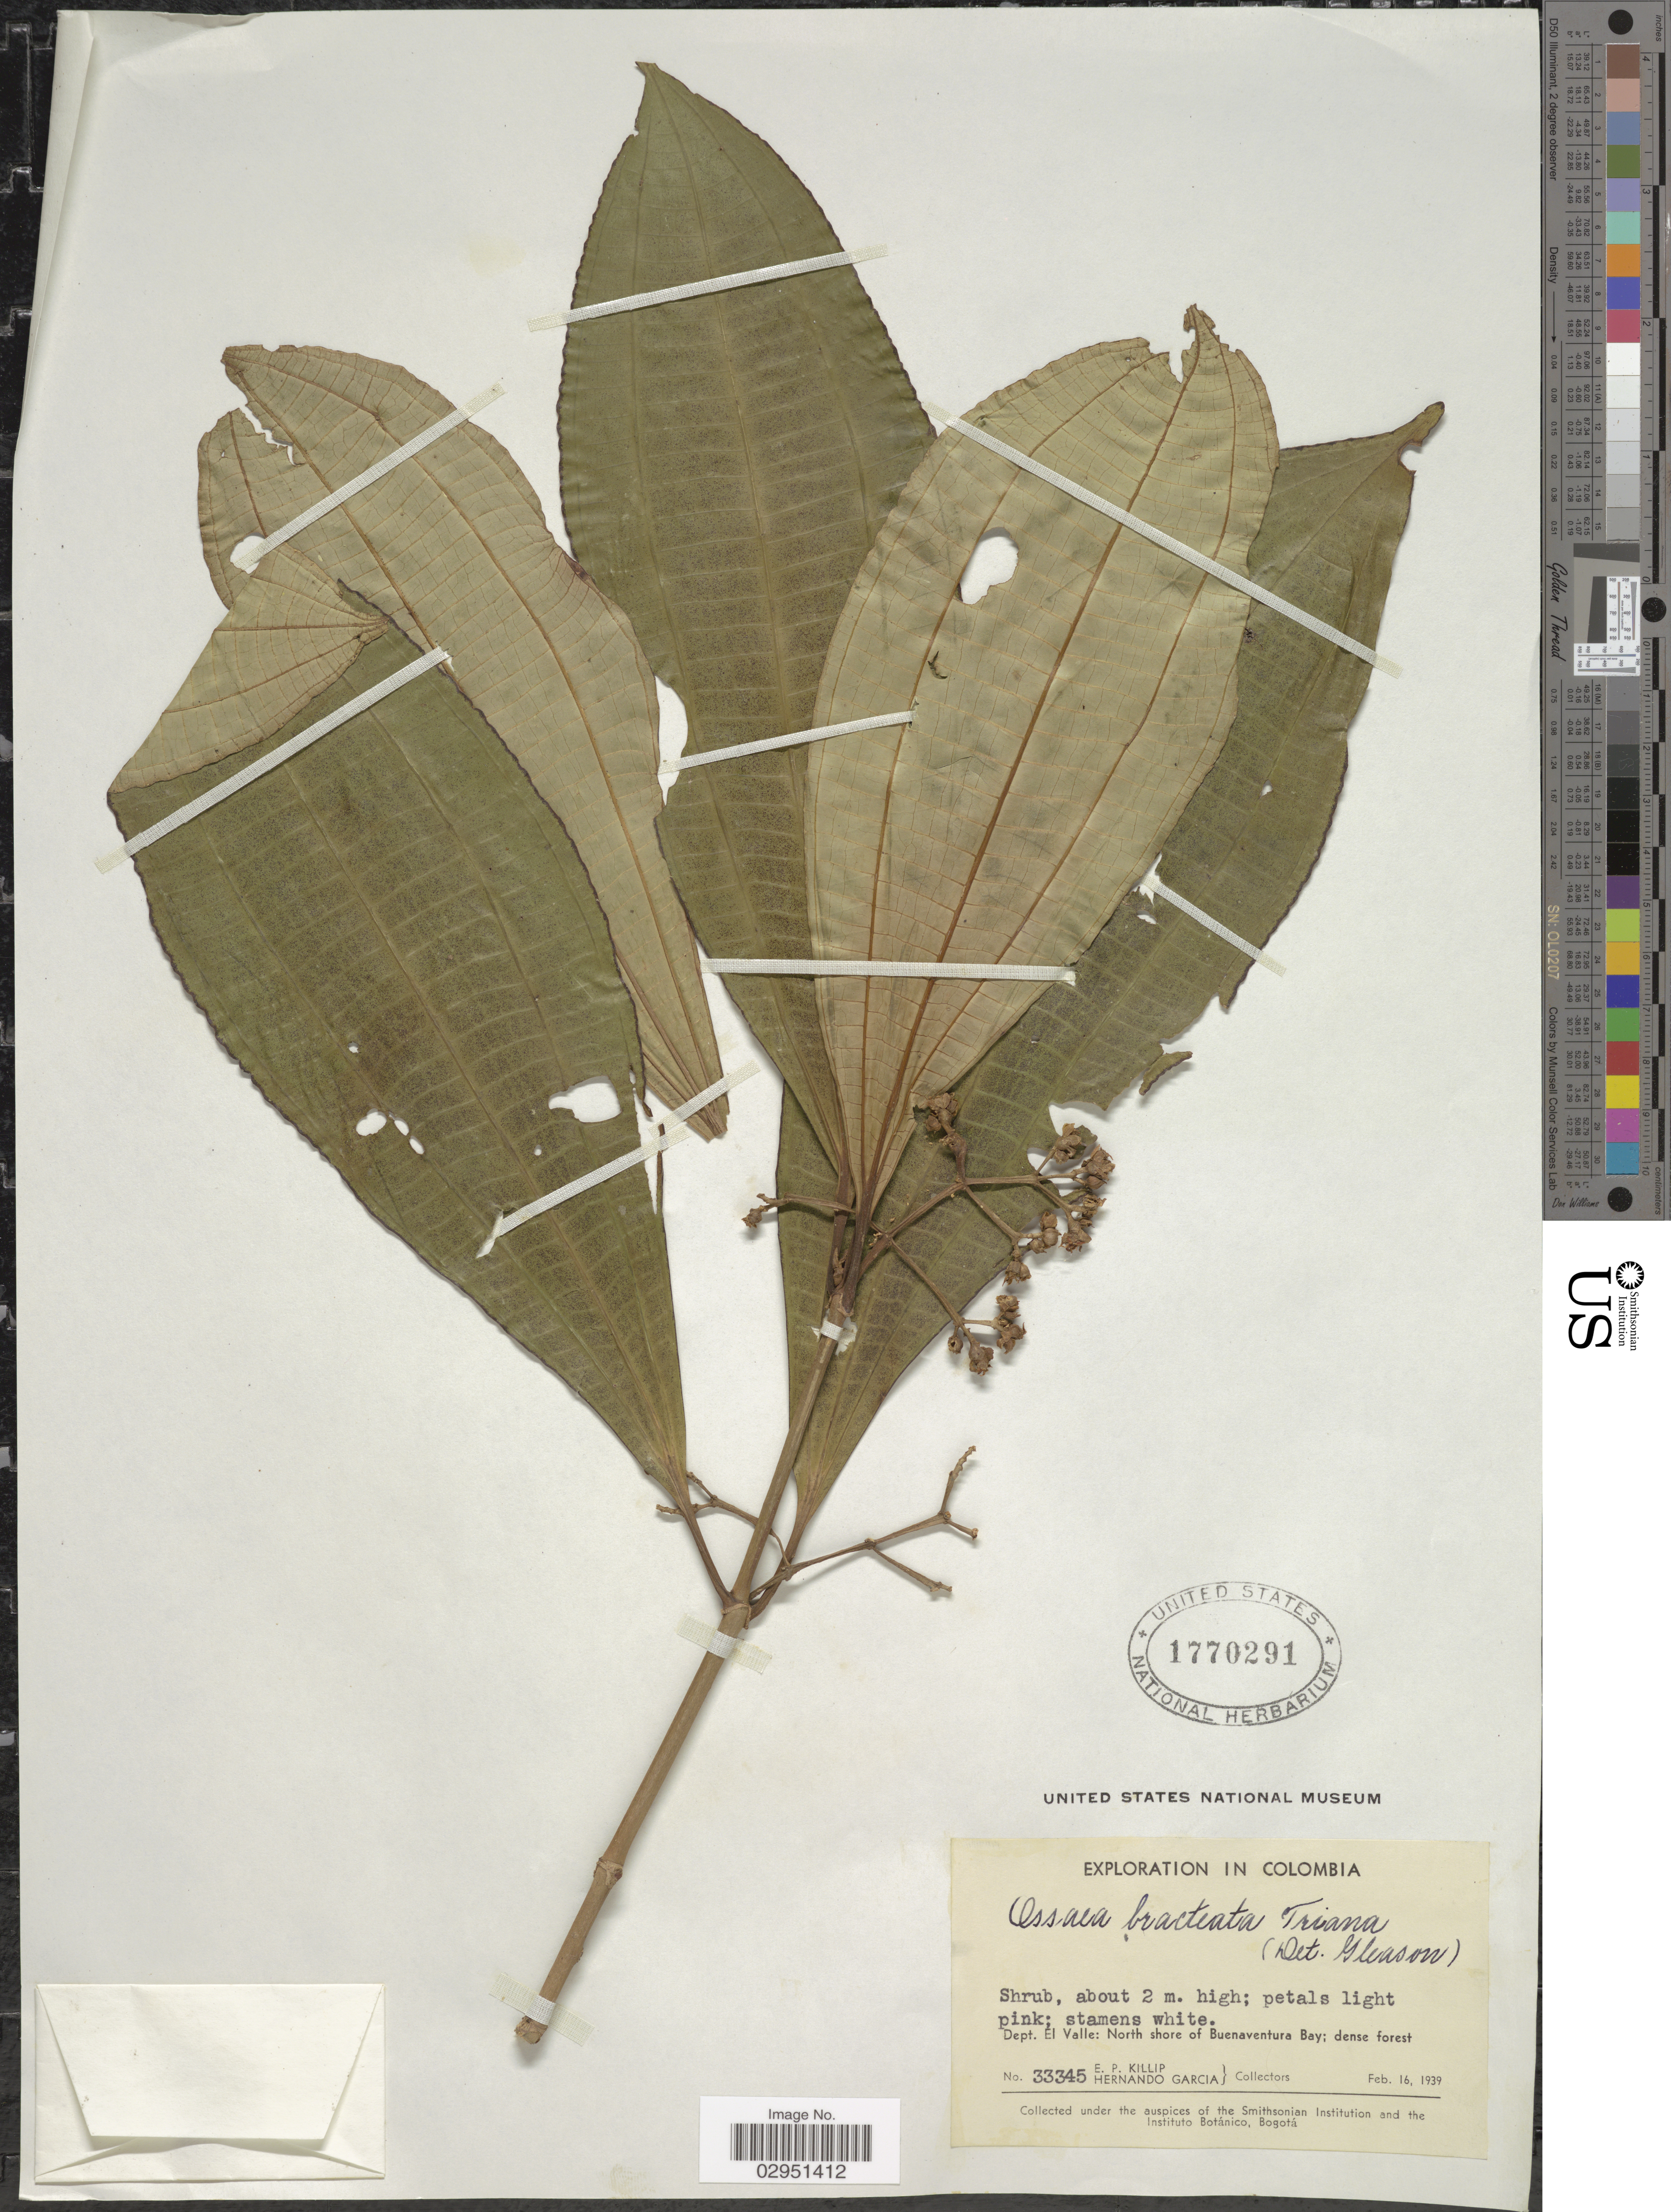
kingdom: Plantae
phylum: Tracheophyta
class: Magnoliopsida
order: Myrtales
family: Melastomataceae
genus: Ossaea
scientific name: Ossaea bracteata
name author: Triana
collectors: H. Garcia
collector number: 33345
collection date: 1939-02-16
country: Colombia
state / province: Valle del Cauca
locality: Dept. El Valle: North shore of Buenaventura Bay.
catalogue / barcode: US 1770291